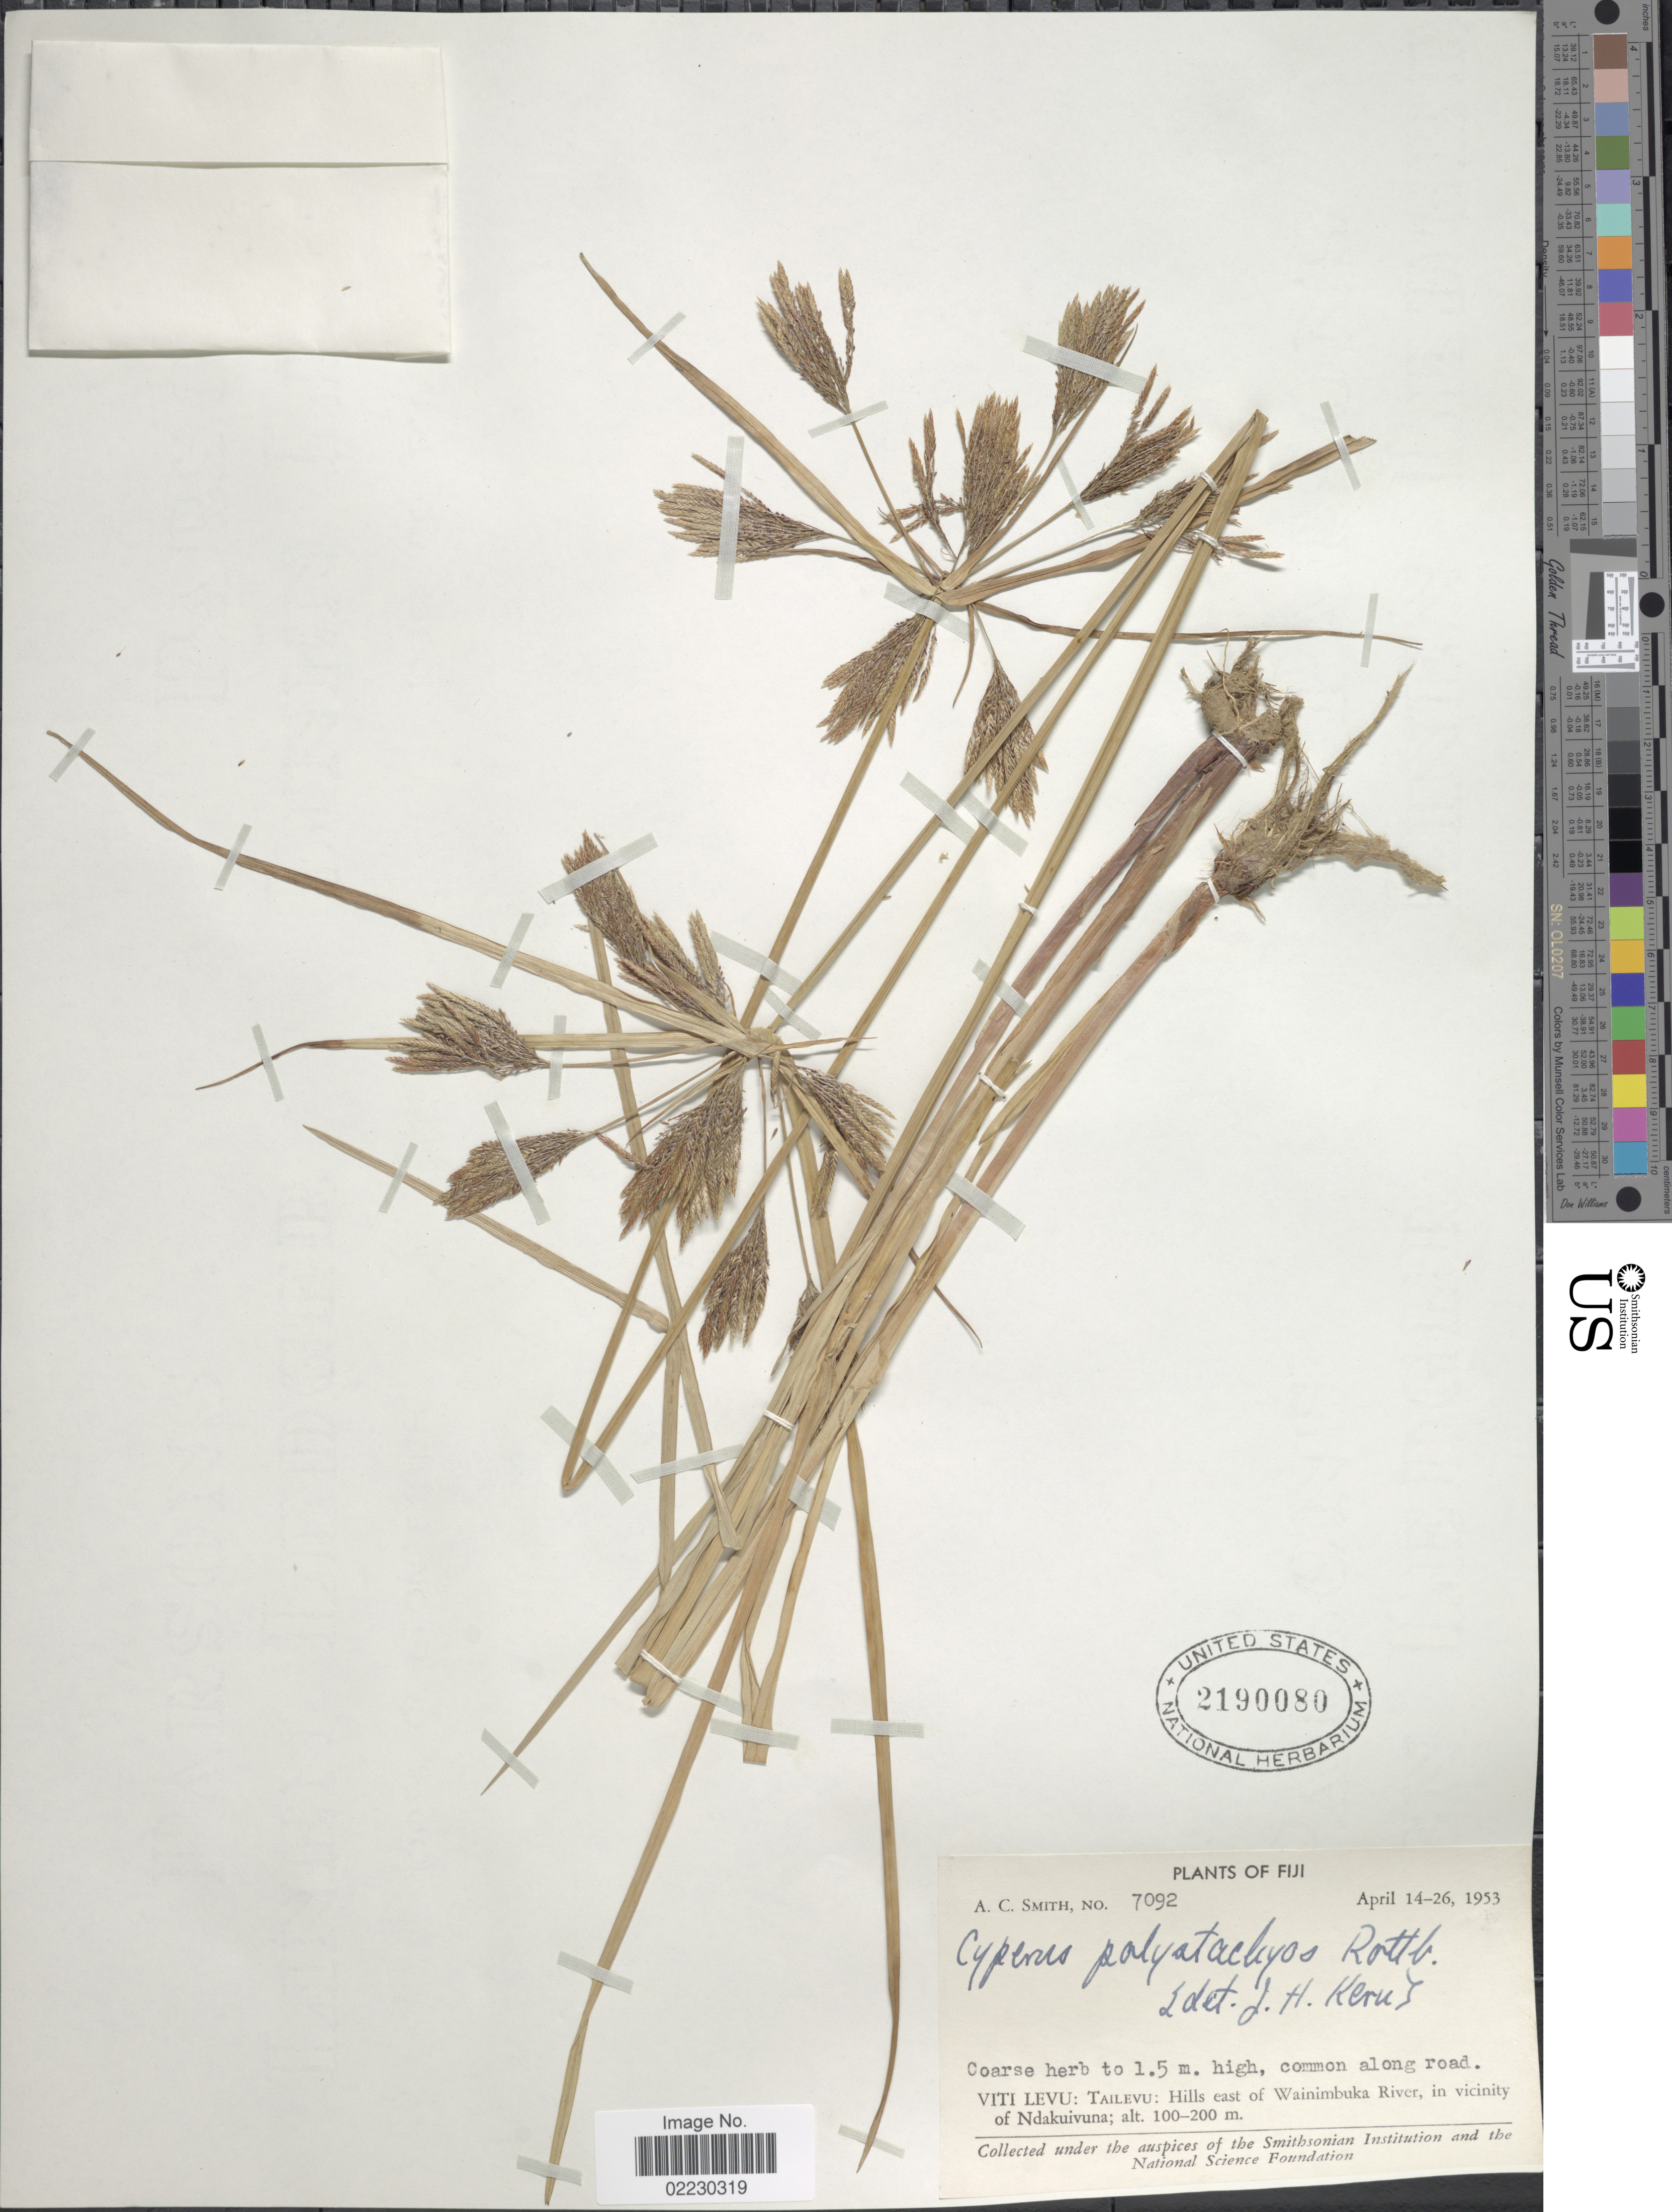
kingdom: Plantae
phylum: Tracheophyta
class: Liliopsida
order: Poales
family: Cyperaceae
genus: Cyperus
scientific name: Cyperus polystachyos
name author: Rottb.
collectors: A. C. Smith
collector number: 7092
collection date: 1953-04-14/1953-04-26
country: Fiji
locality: Along road, Viti Levu: Tailevu: hills east of Waninmbuka River, in vicinity Ndakuivuna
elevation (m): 100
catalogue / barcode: US 2190080